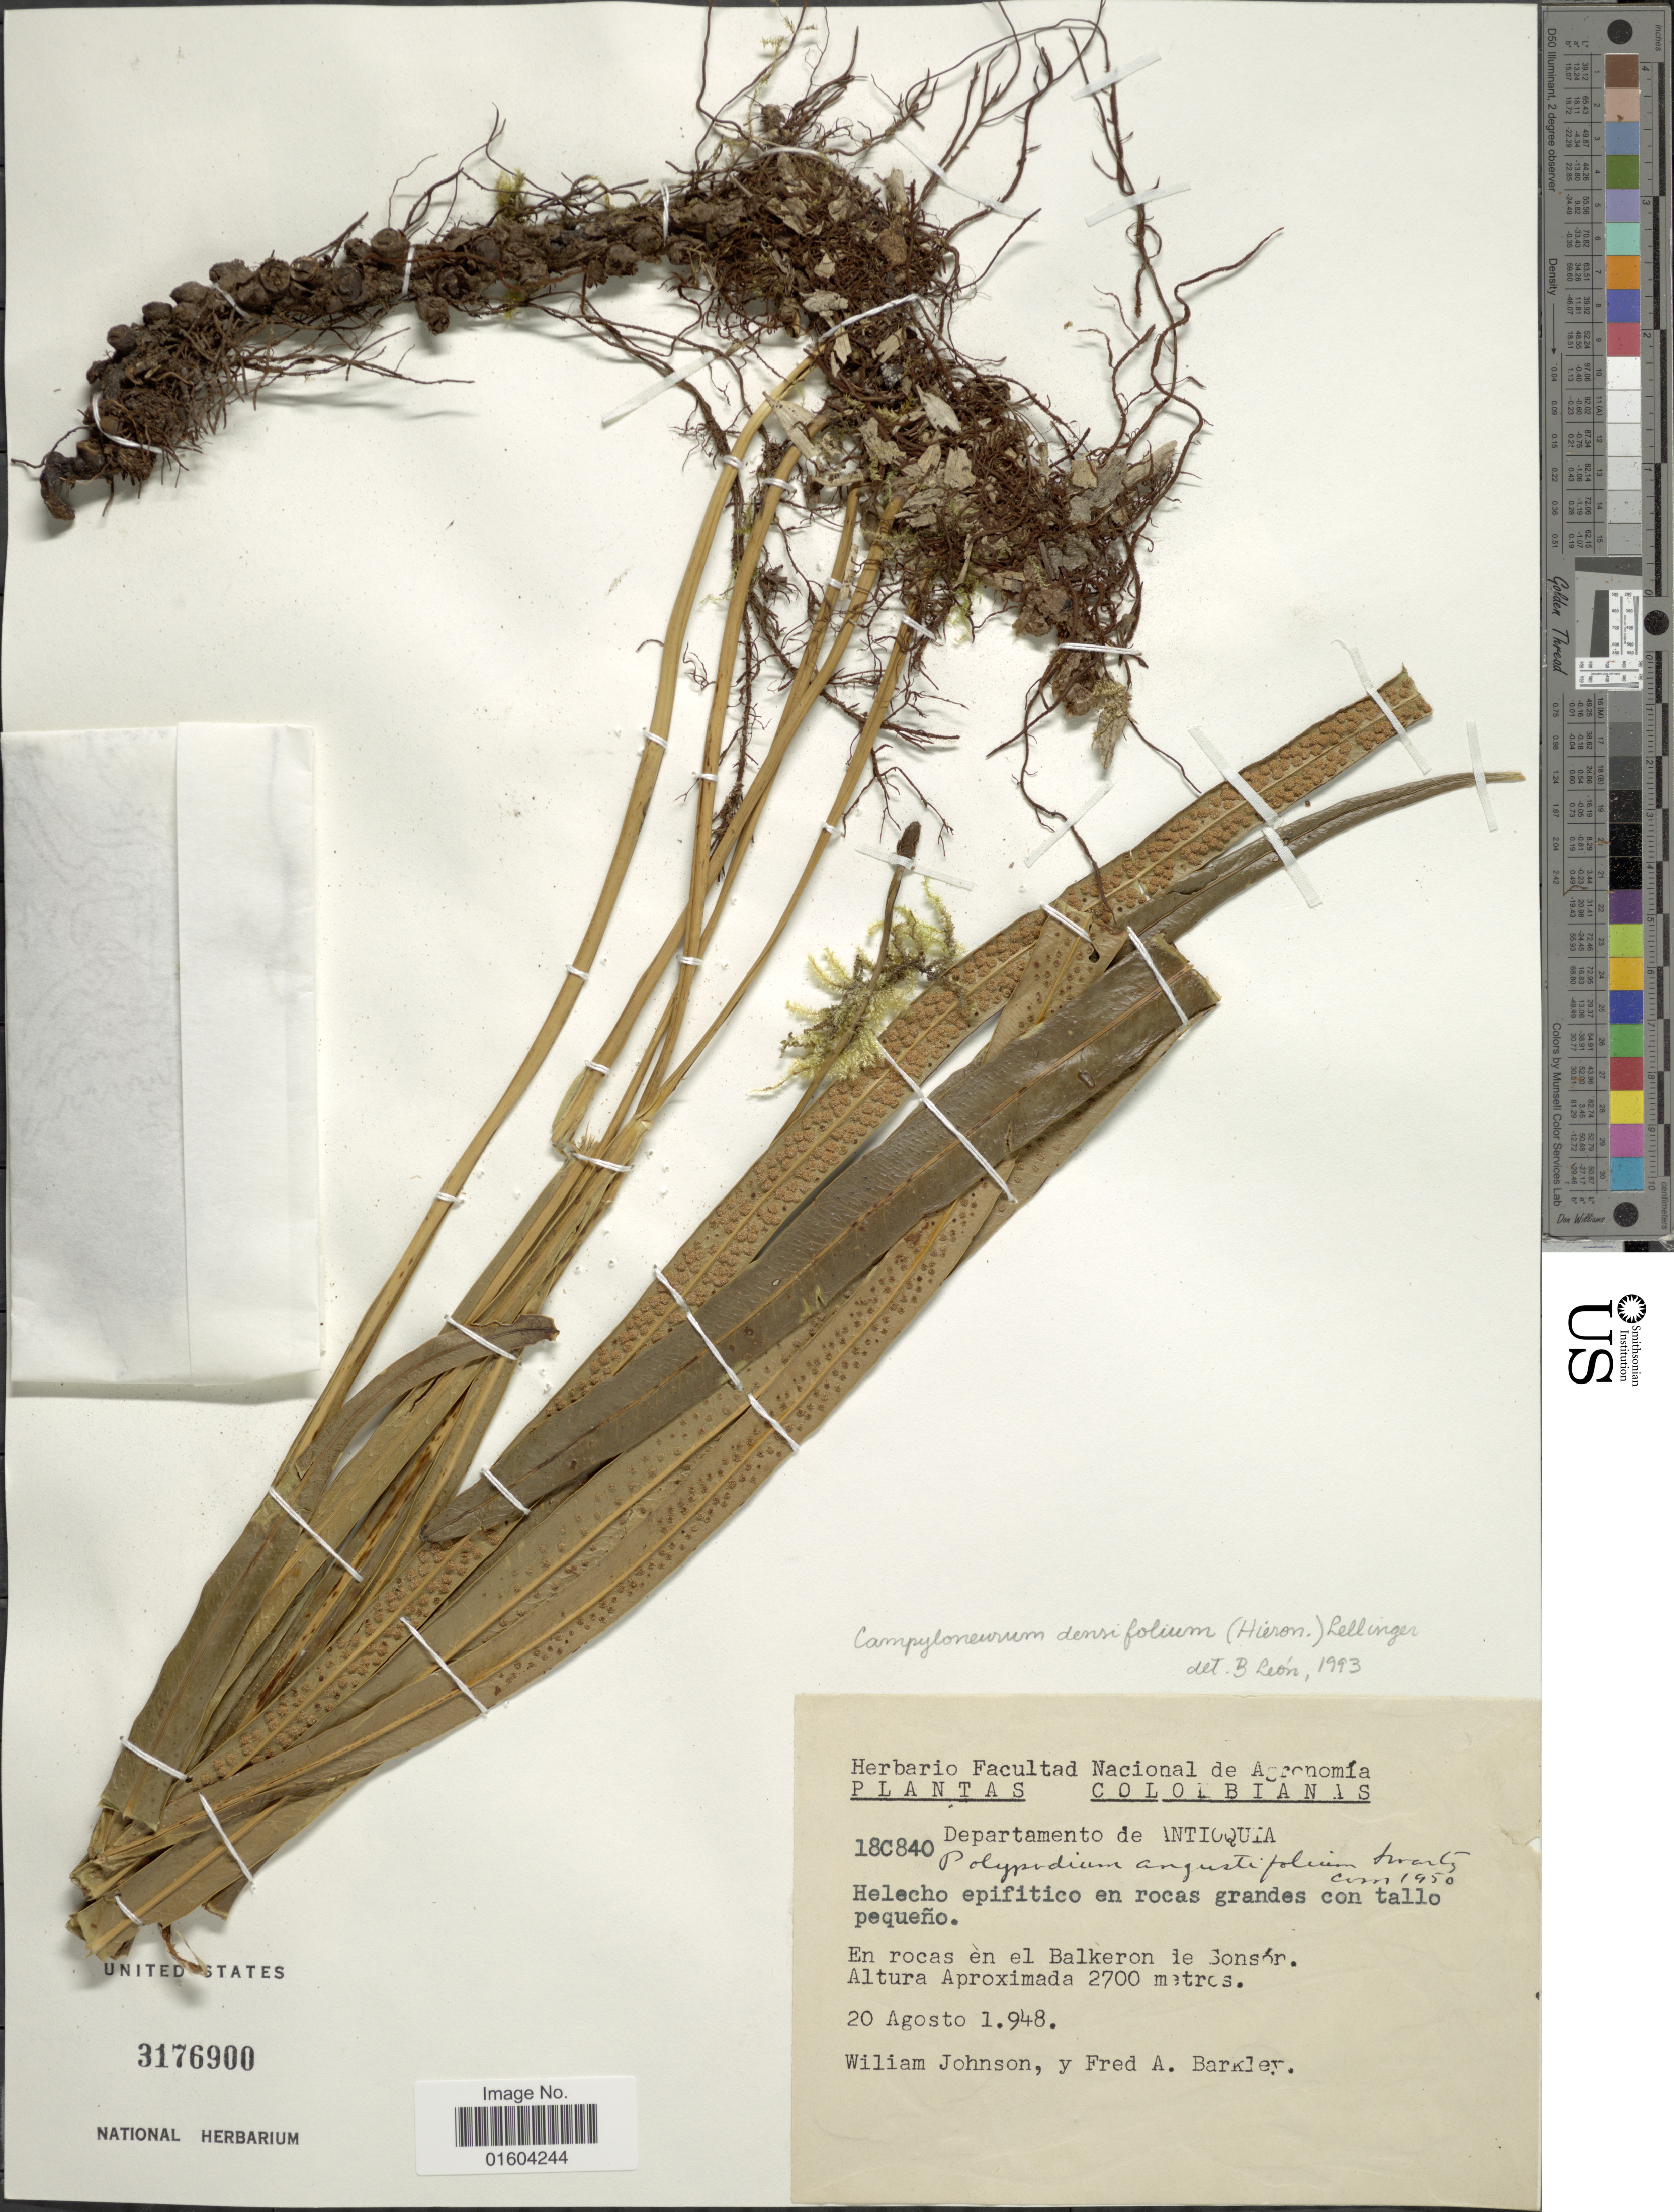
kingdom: Plantae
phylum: Tracheophyta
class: Polypodiopsida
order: Polypodiales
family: Polypodiaceae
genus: Campyloneurum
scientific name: Campyloneurum densifolium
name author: (Hieron.) Lellinger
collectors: W. M. Johnson & F. A. Barkley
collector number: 18C840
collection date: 1948-08-20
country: Colombia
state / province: Antioquia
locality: Departamento de Antioquia. En rocas en el Balkeron de Sonsor. Colombianas.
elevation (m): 2700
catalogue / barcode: US 3176900